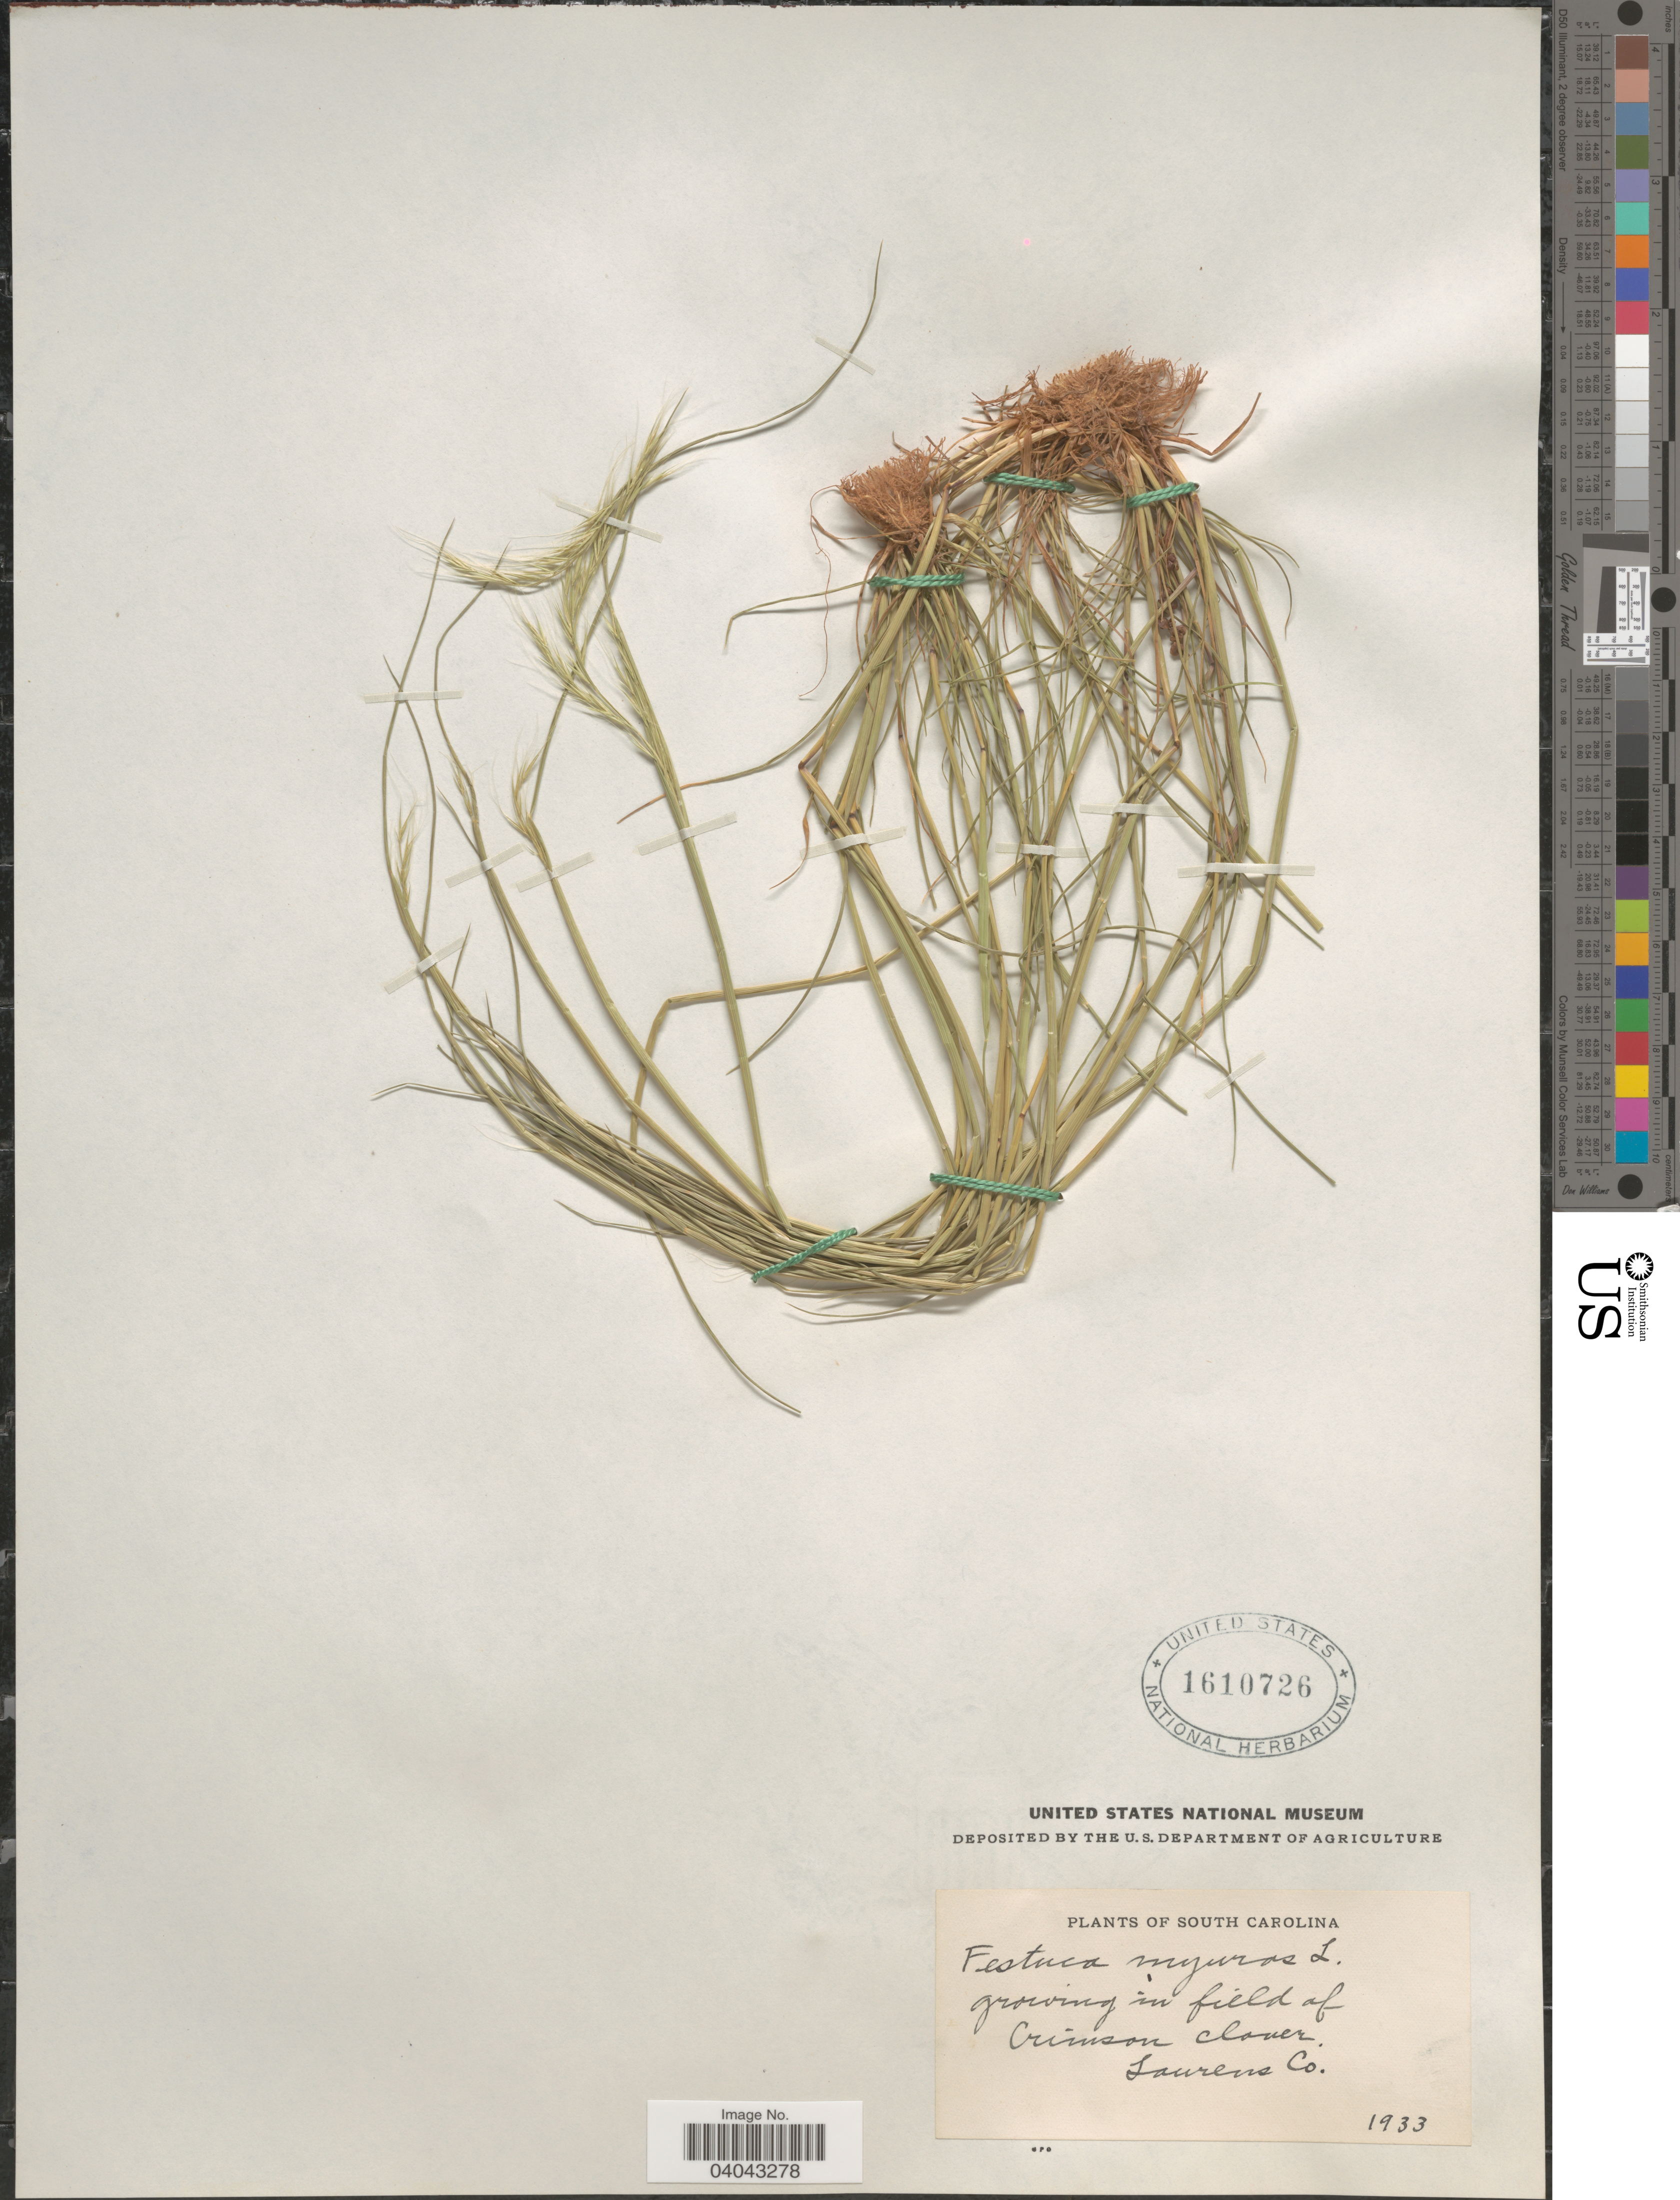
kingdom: Plantae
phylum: Tracheophyta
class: Liliopsida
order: Poales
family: Poaceae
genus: Festuca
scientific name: Festuca myuros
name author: L.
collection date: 1933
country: United States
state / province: South Carolina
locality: Growing in field of Crimson Clover. Laurens Co.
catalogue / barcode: US 1610726